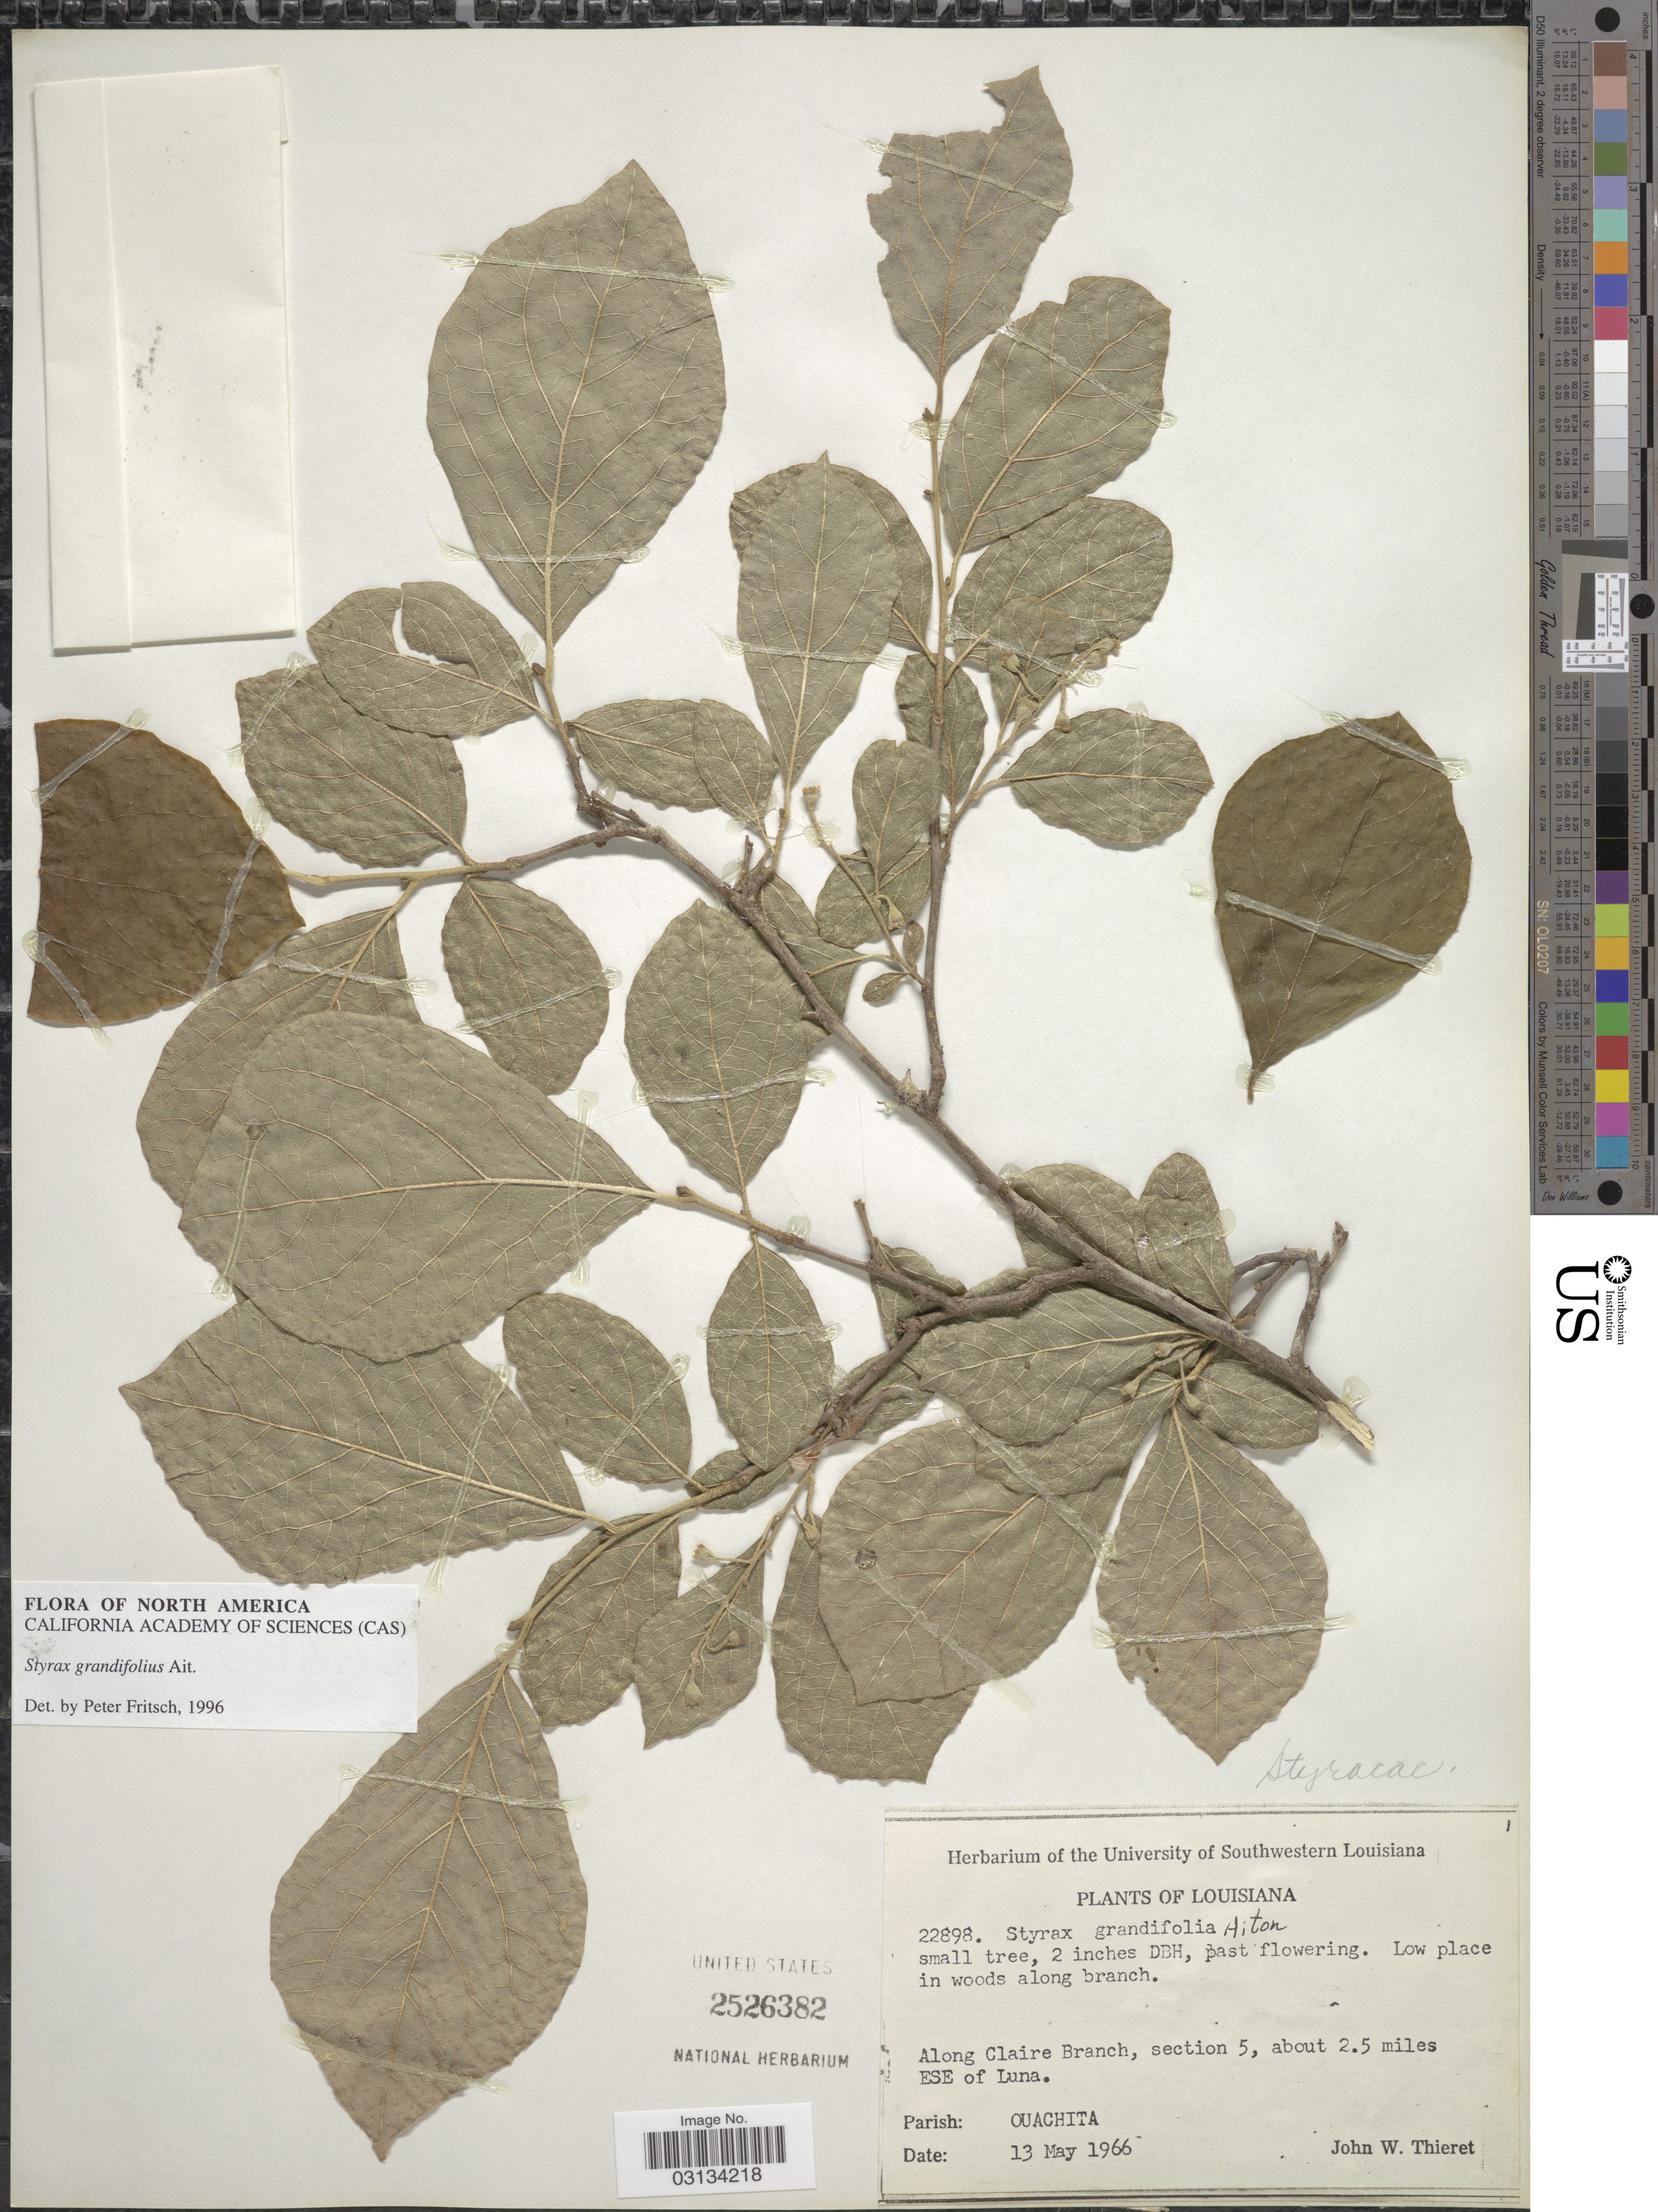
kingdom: Plantae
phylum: Tracheophyta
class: Magnoliopsida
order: Ericales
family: Styracaceae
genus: Styrax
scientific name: Styrax grandifolius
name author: Aiton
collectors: J. W. Thieret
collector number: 22898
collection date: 1966-05-13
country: United States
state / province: Louisiana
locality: Along Claire Branch, section 5, about 2.5 miles ESE of Luna. Parish: Ouachita.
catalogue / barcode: US 2526382